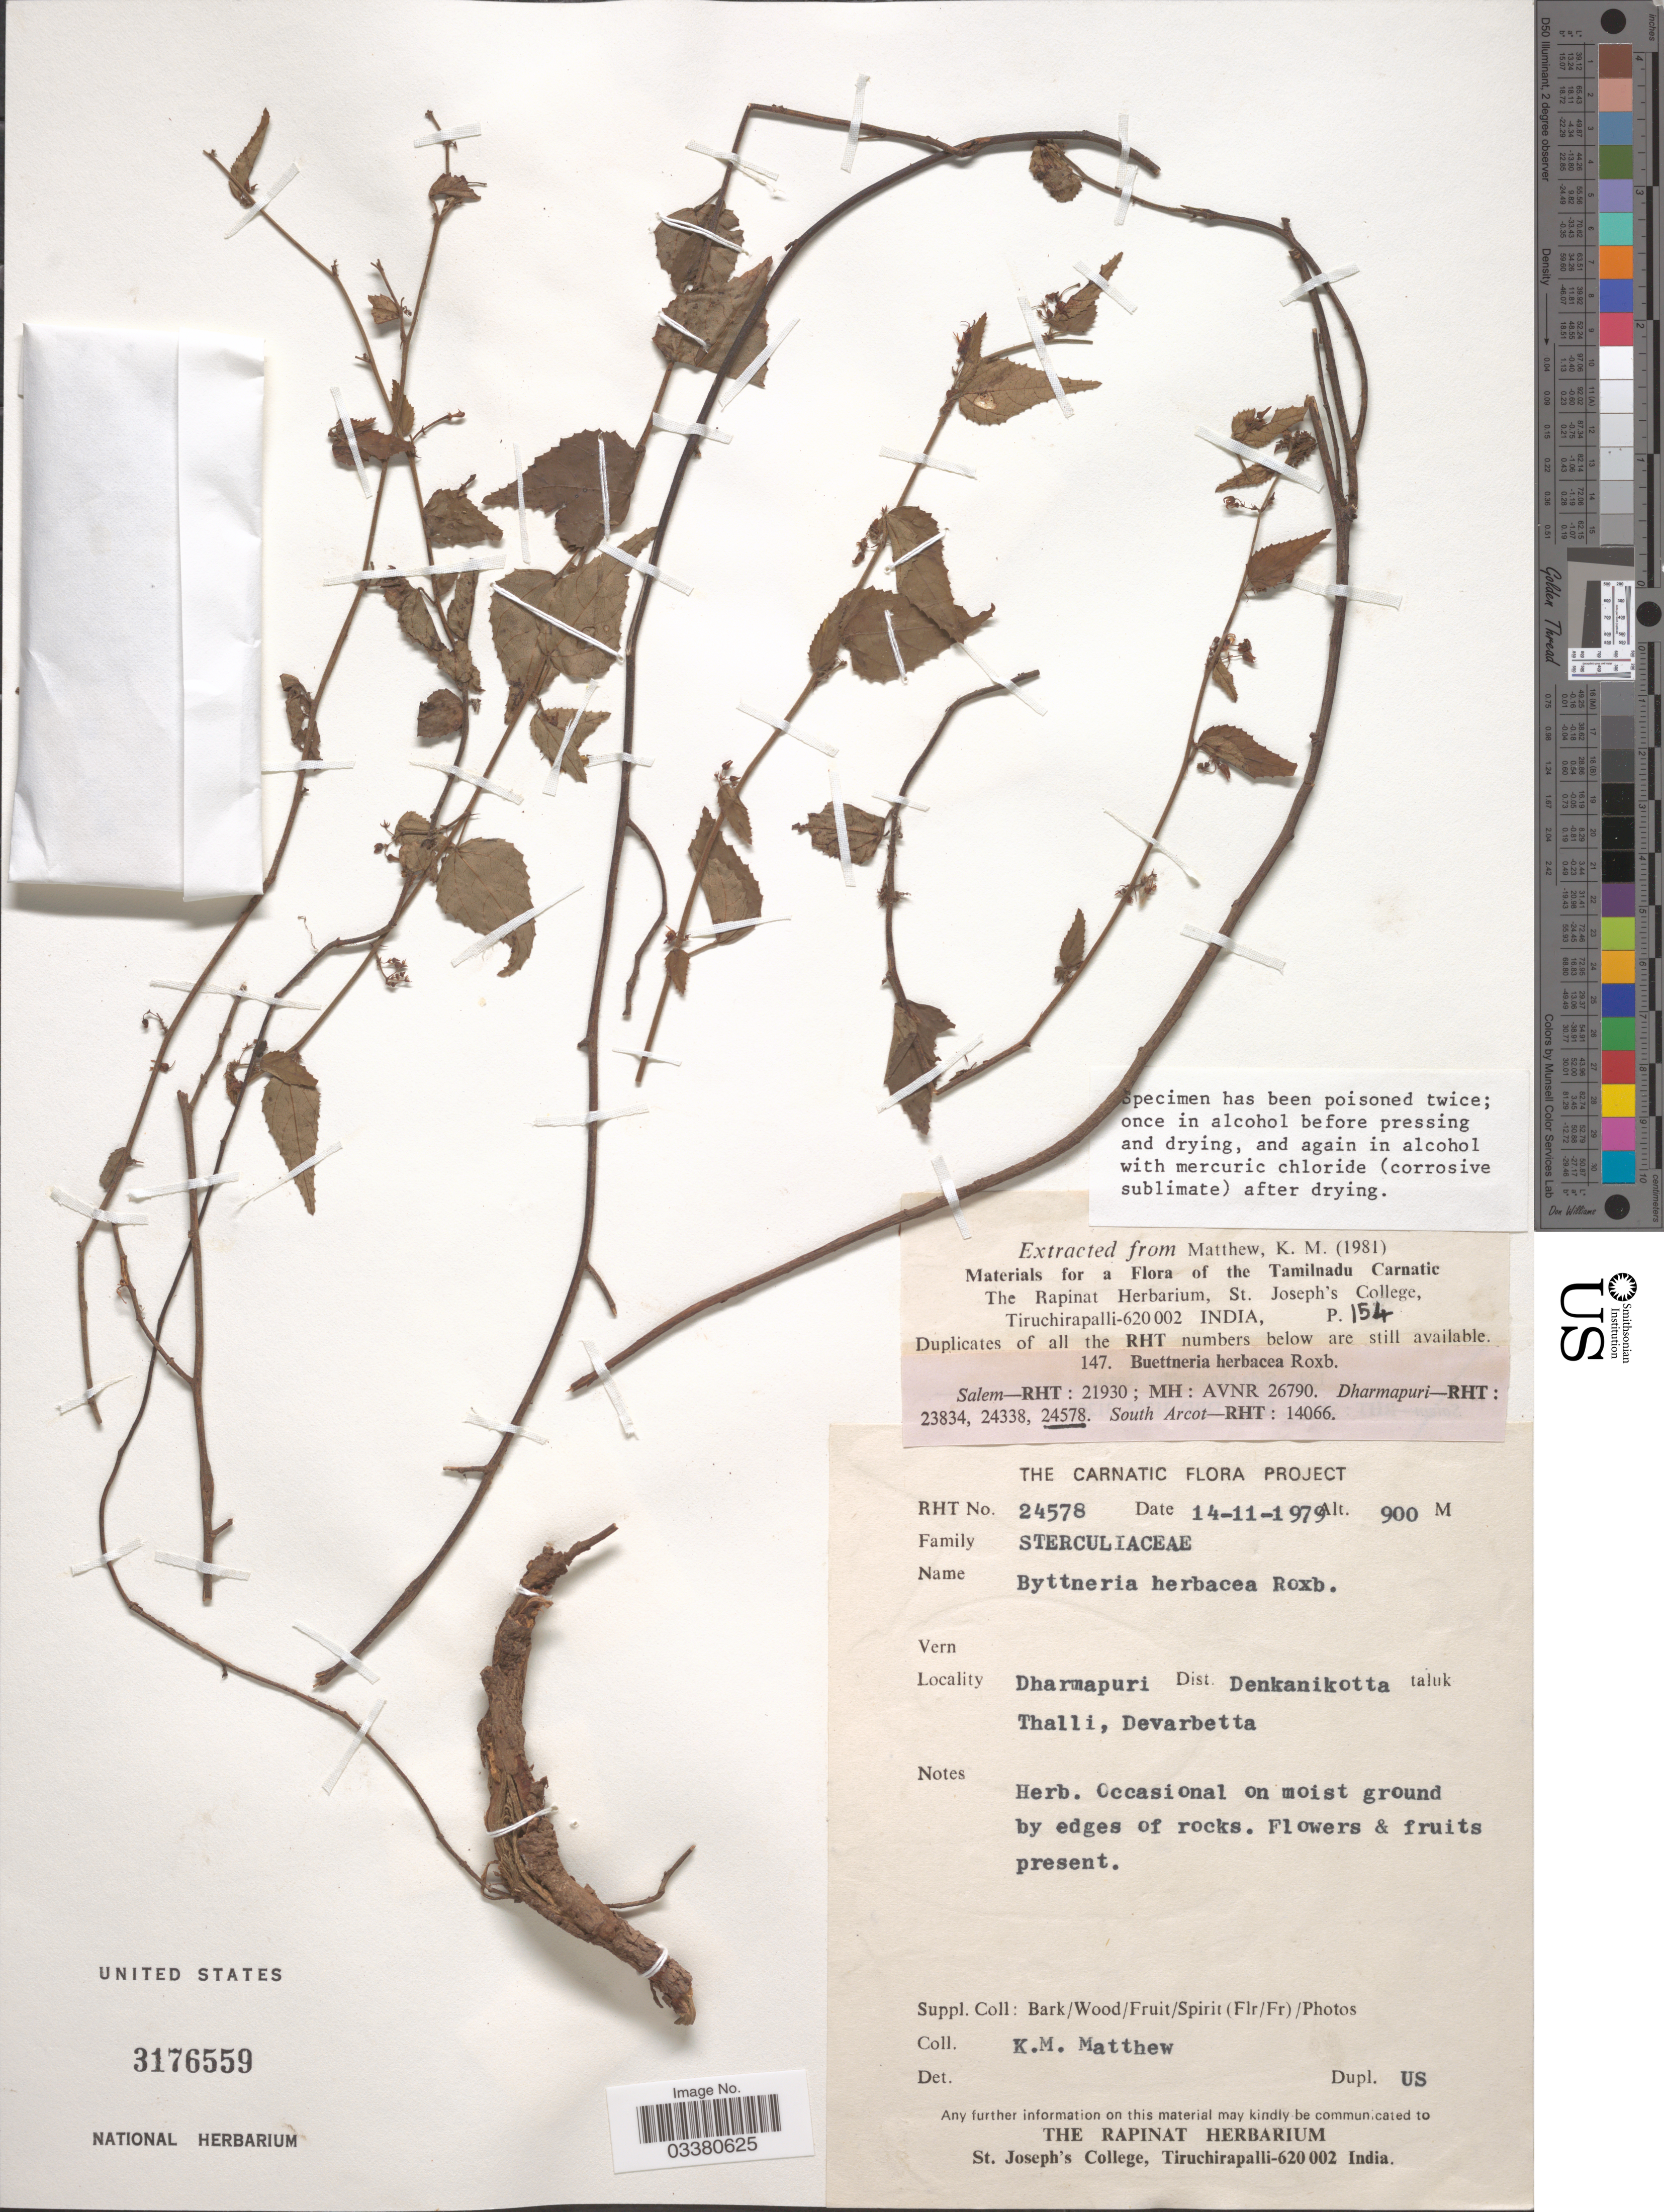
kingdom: Plantae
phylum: Tracheophyta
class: Magnoliopsida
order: Malvales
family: Malvaceae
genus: Ayenia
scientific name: Ayenia herbacea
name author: (Roxb.) T.K.Paul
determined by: Dorr, Laurence J., Curator (BOT), Smithsonian Institution - National Museum of Natural History (UNITED STATES)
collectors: K. M. Matthew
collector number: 24578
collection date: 1979-11-14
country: India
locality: Dharmapuri Dist. Denkanikotta taluk Thalli, Devarbetta.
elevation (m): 900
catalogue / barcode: US 3176559